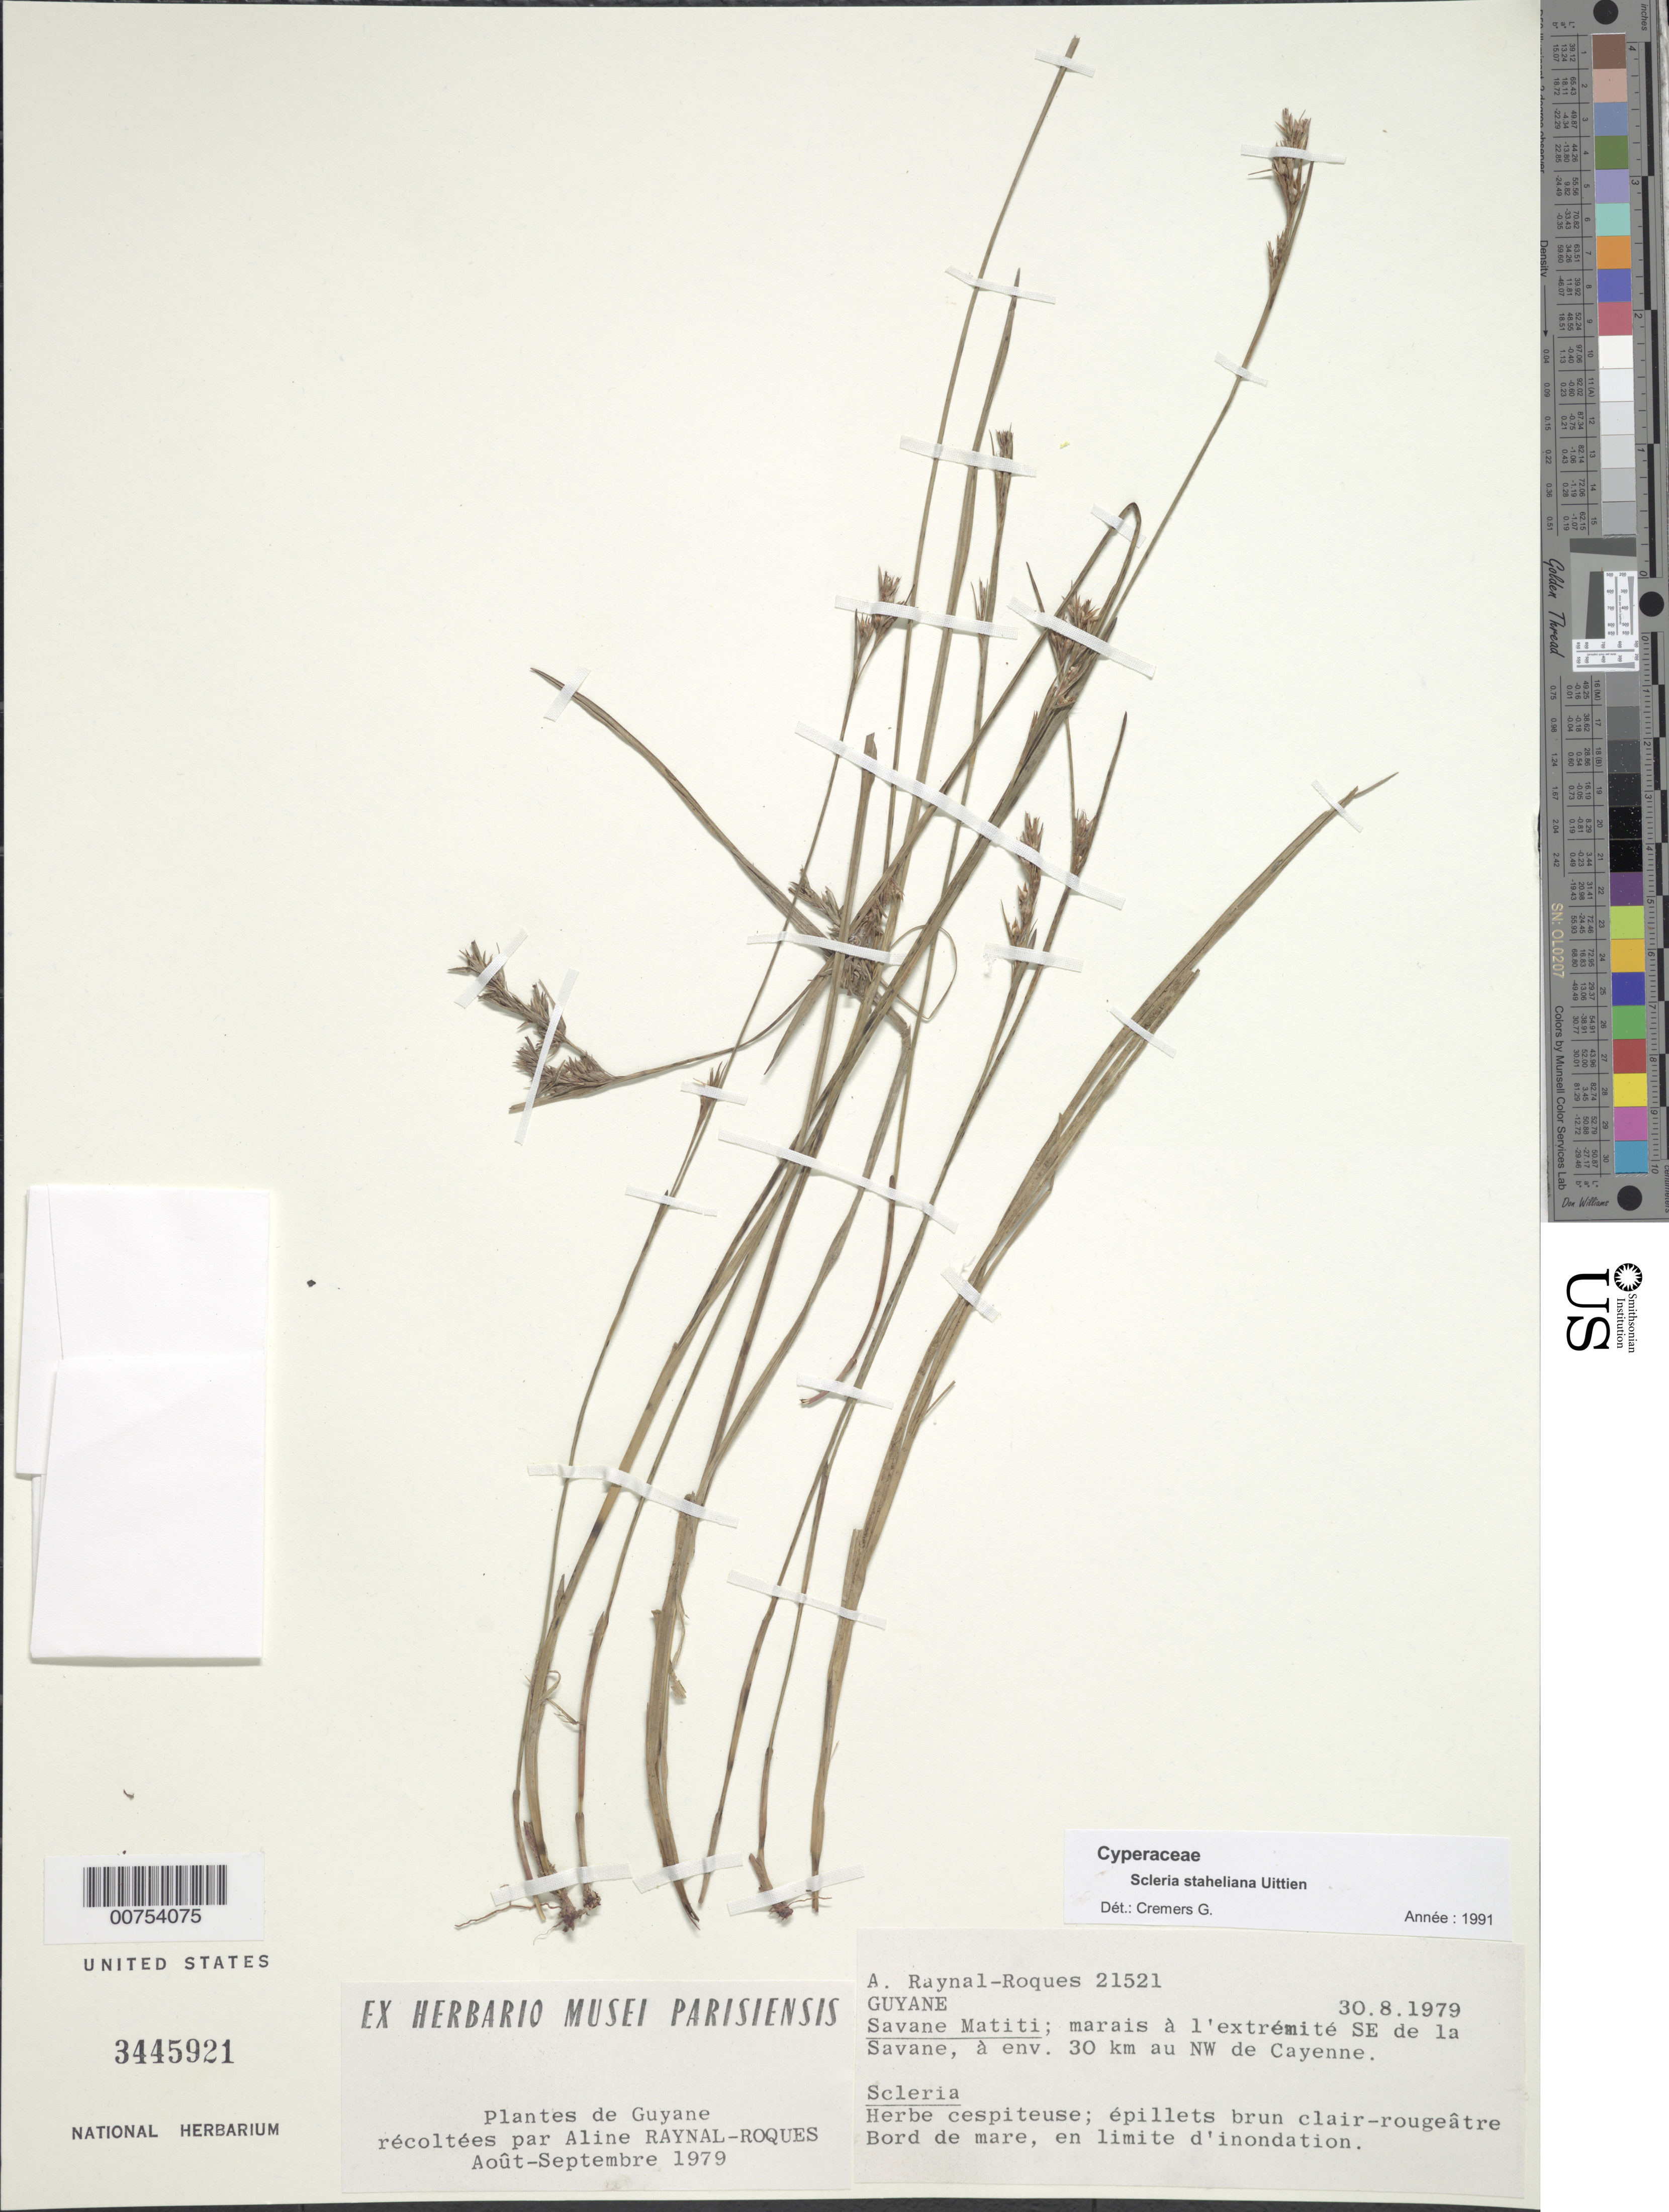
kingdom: Plantae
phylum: Tracheophyta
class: Liliopsida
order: Poales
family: Cyperaceae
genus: Scleria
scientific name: Scleria staheliana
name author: Uittien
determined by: Cremers, Georges A.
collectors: A. M. Raynal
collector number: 21521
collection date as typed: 30-Aug-79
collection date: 1979-08-30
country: French Guiana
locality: Savane Matiti; SE de la Savane, 30 km au NE de Cayenne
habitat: Marais; bord de mare, en limite d'inondation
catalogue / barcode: US 3445921